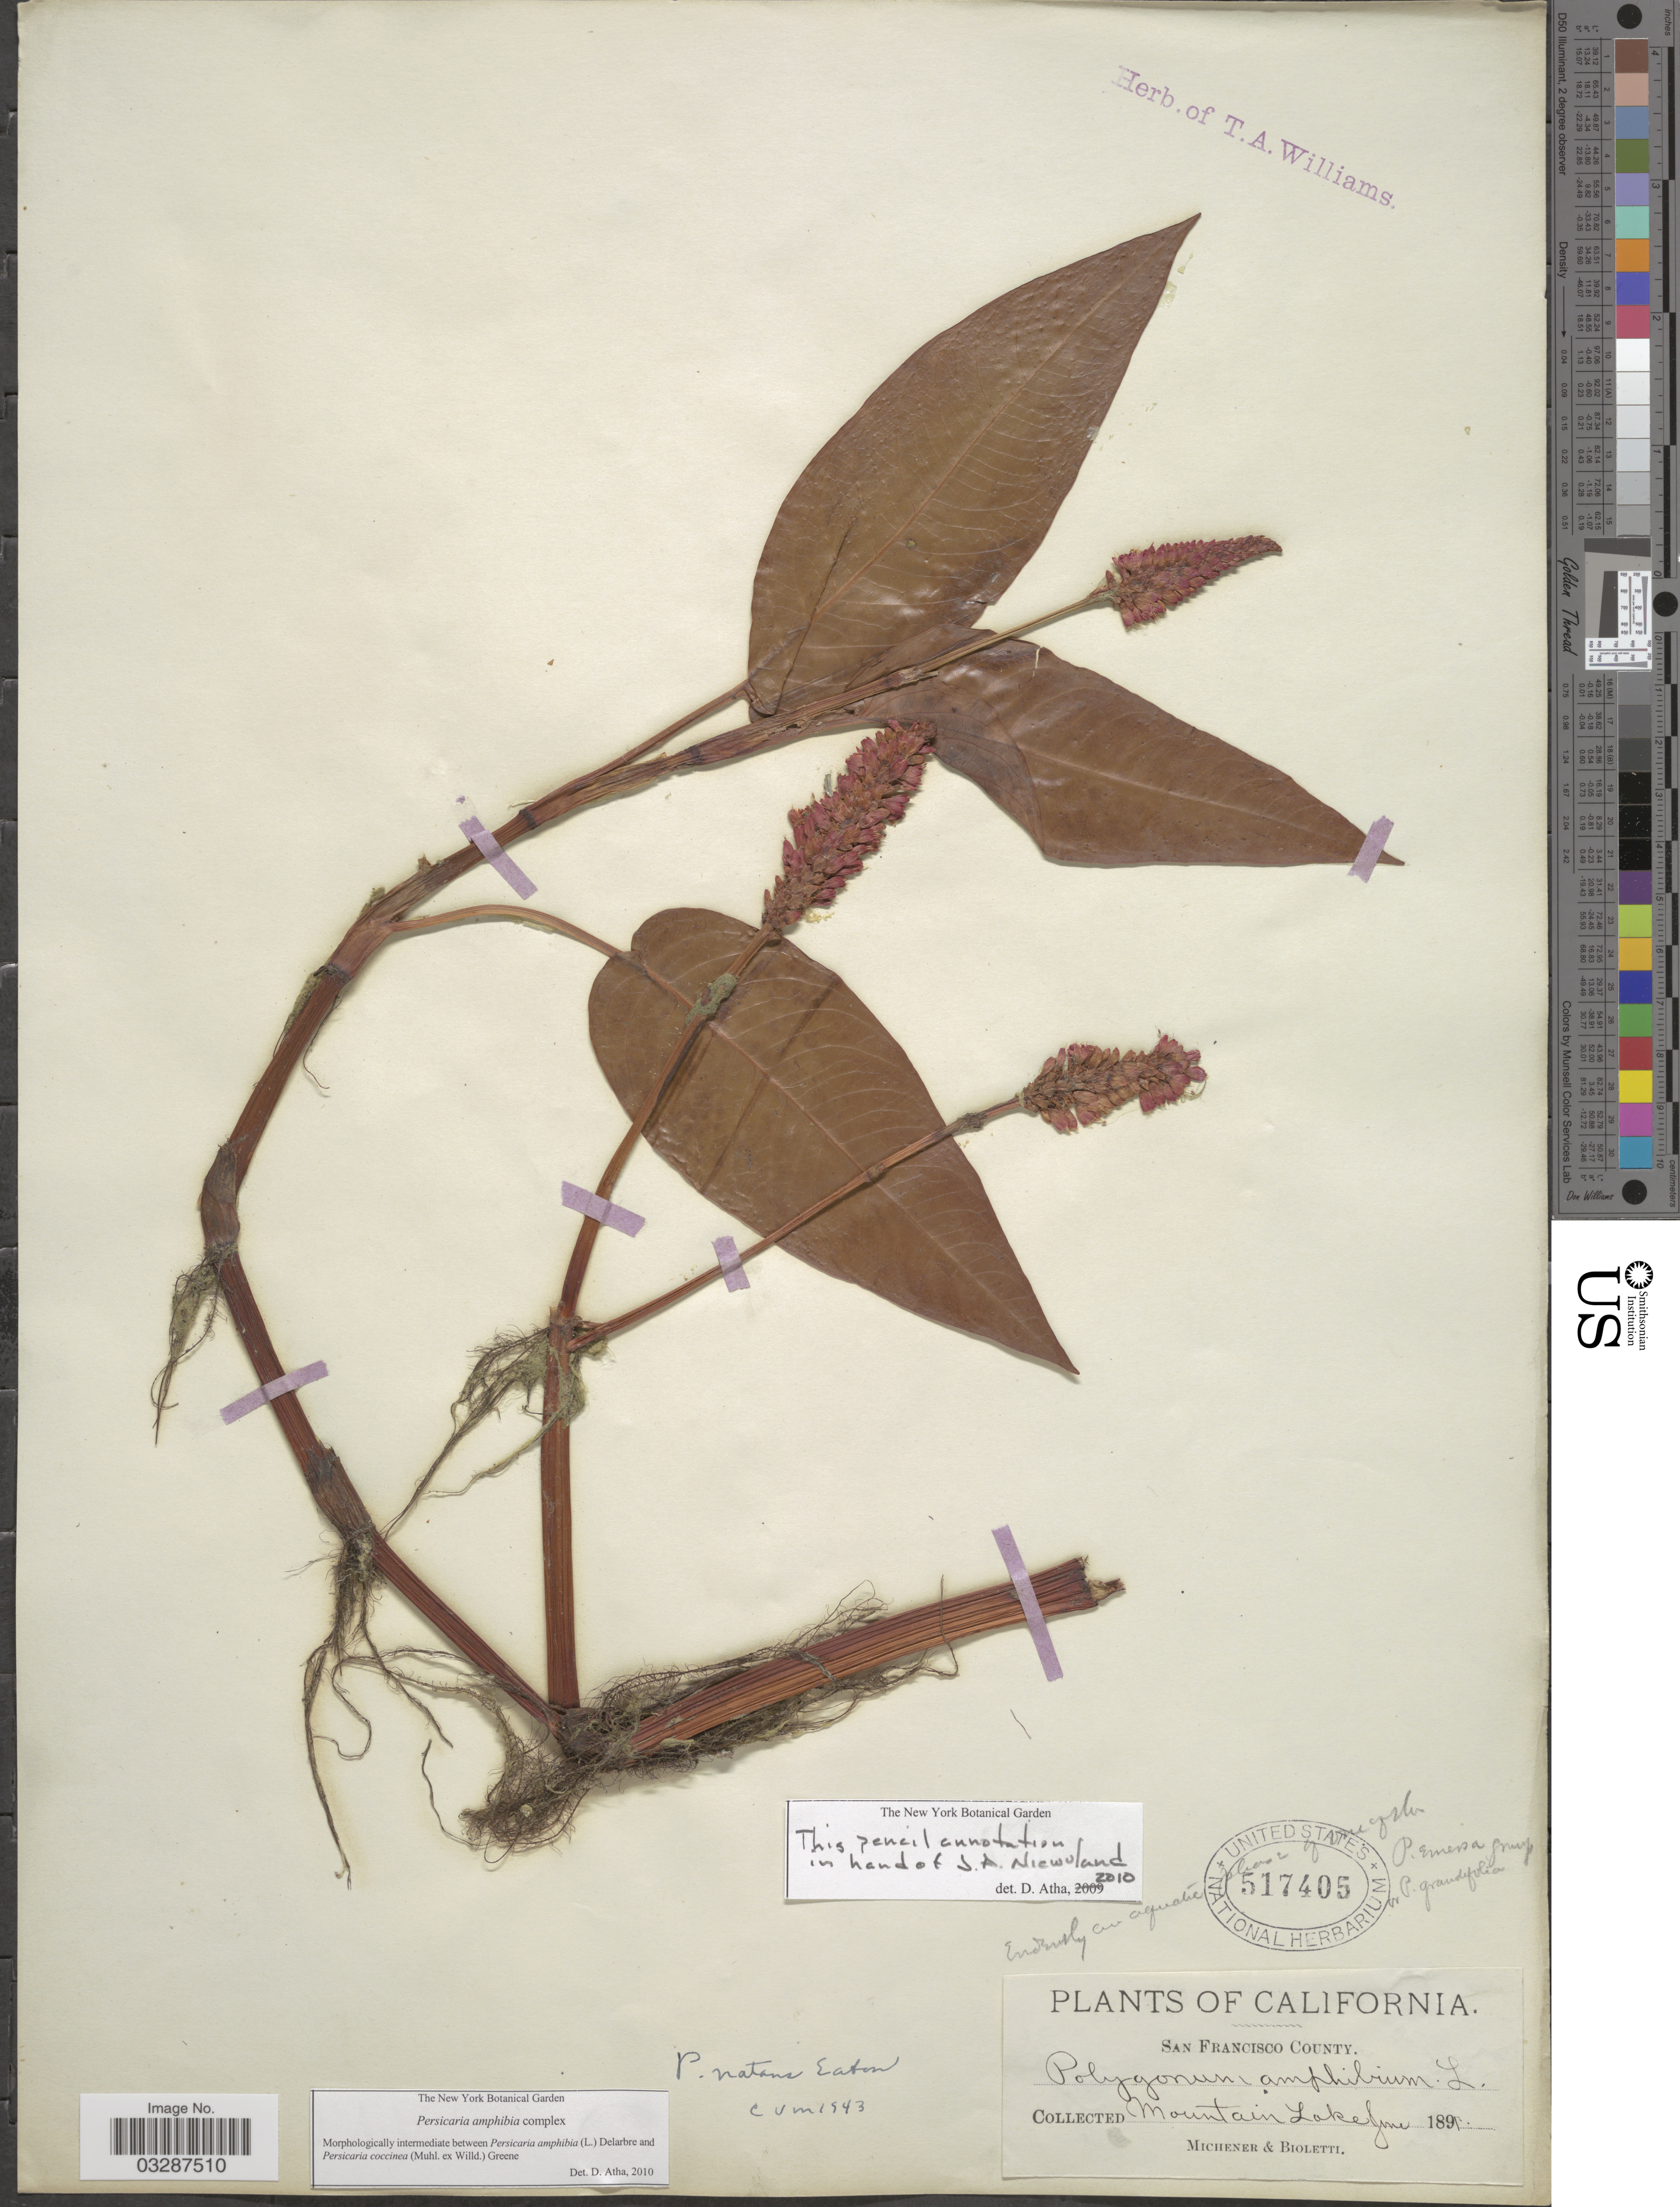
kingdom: Plantae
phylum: Tracheophyta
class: Magnoliopsida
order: Caryophyllales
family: Polygonaceae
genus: Persicaria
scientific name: Persicaria amphibia complex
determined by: Atha, D. E.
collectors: -. Michener & -- Bioletti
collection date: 1891-06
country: United States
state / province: California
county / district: San Francisco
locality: San Francisco County. Mountain Lake.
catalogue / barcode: US 517405